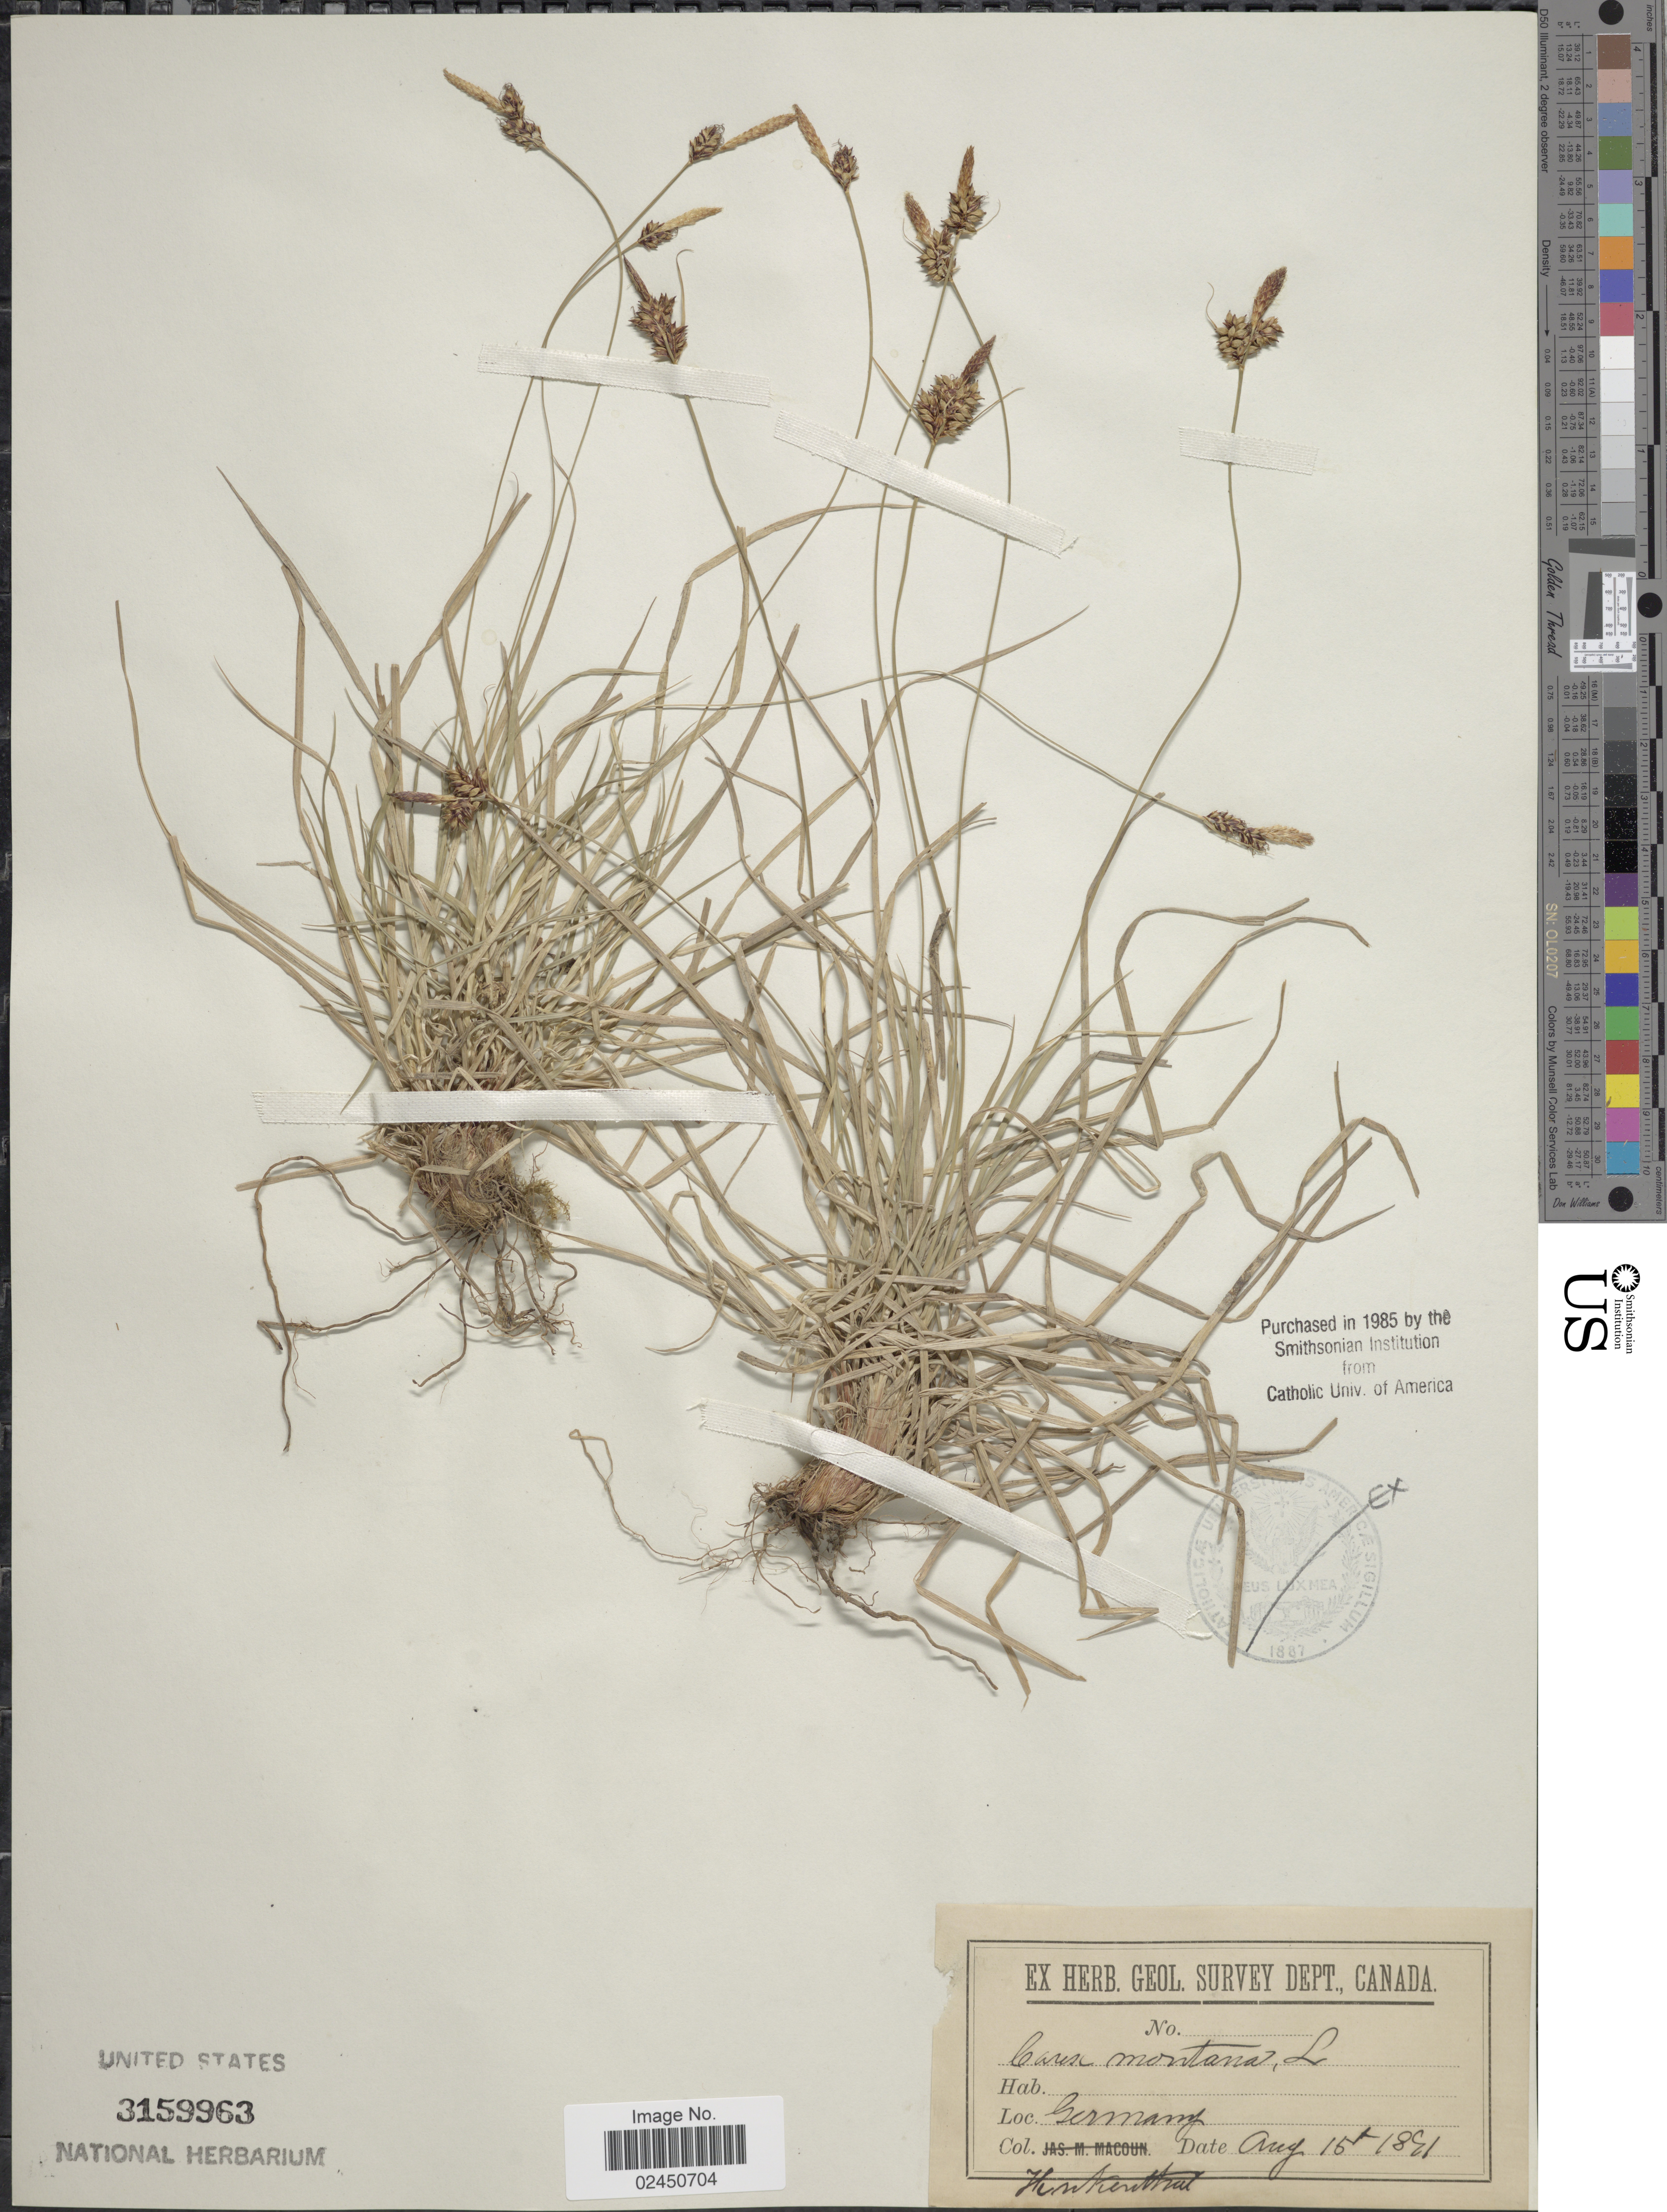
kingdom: Plantae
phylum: Tracheophyta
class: Liliopsida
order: Poales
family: Cyperaceae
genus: Carex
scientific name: Carex montana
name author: L.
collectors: G. Kükenthal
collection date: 1891-08-15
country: Germany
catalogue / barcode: US 3159963